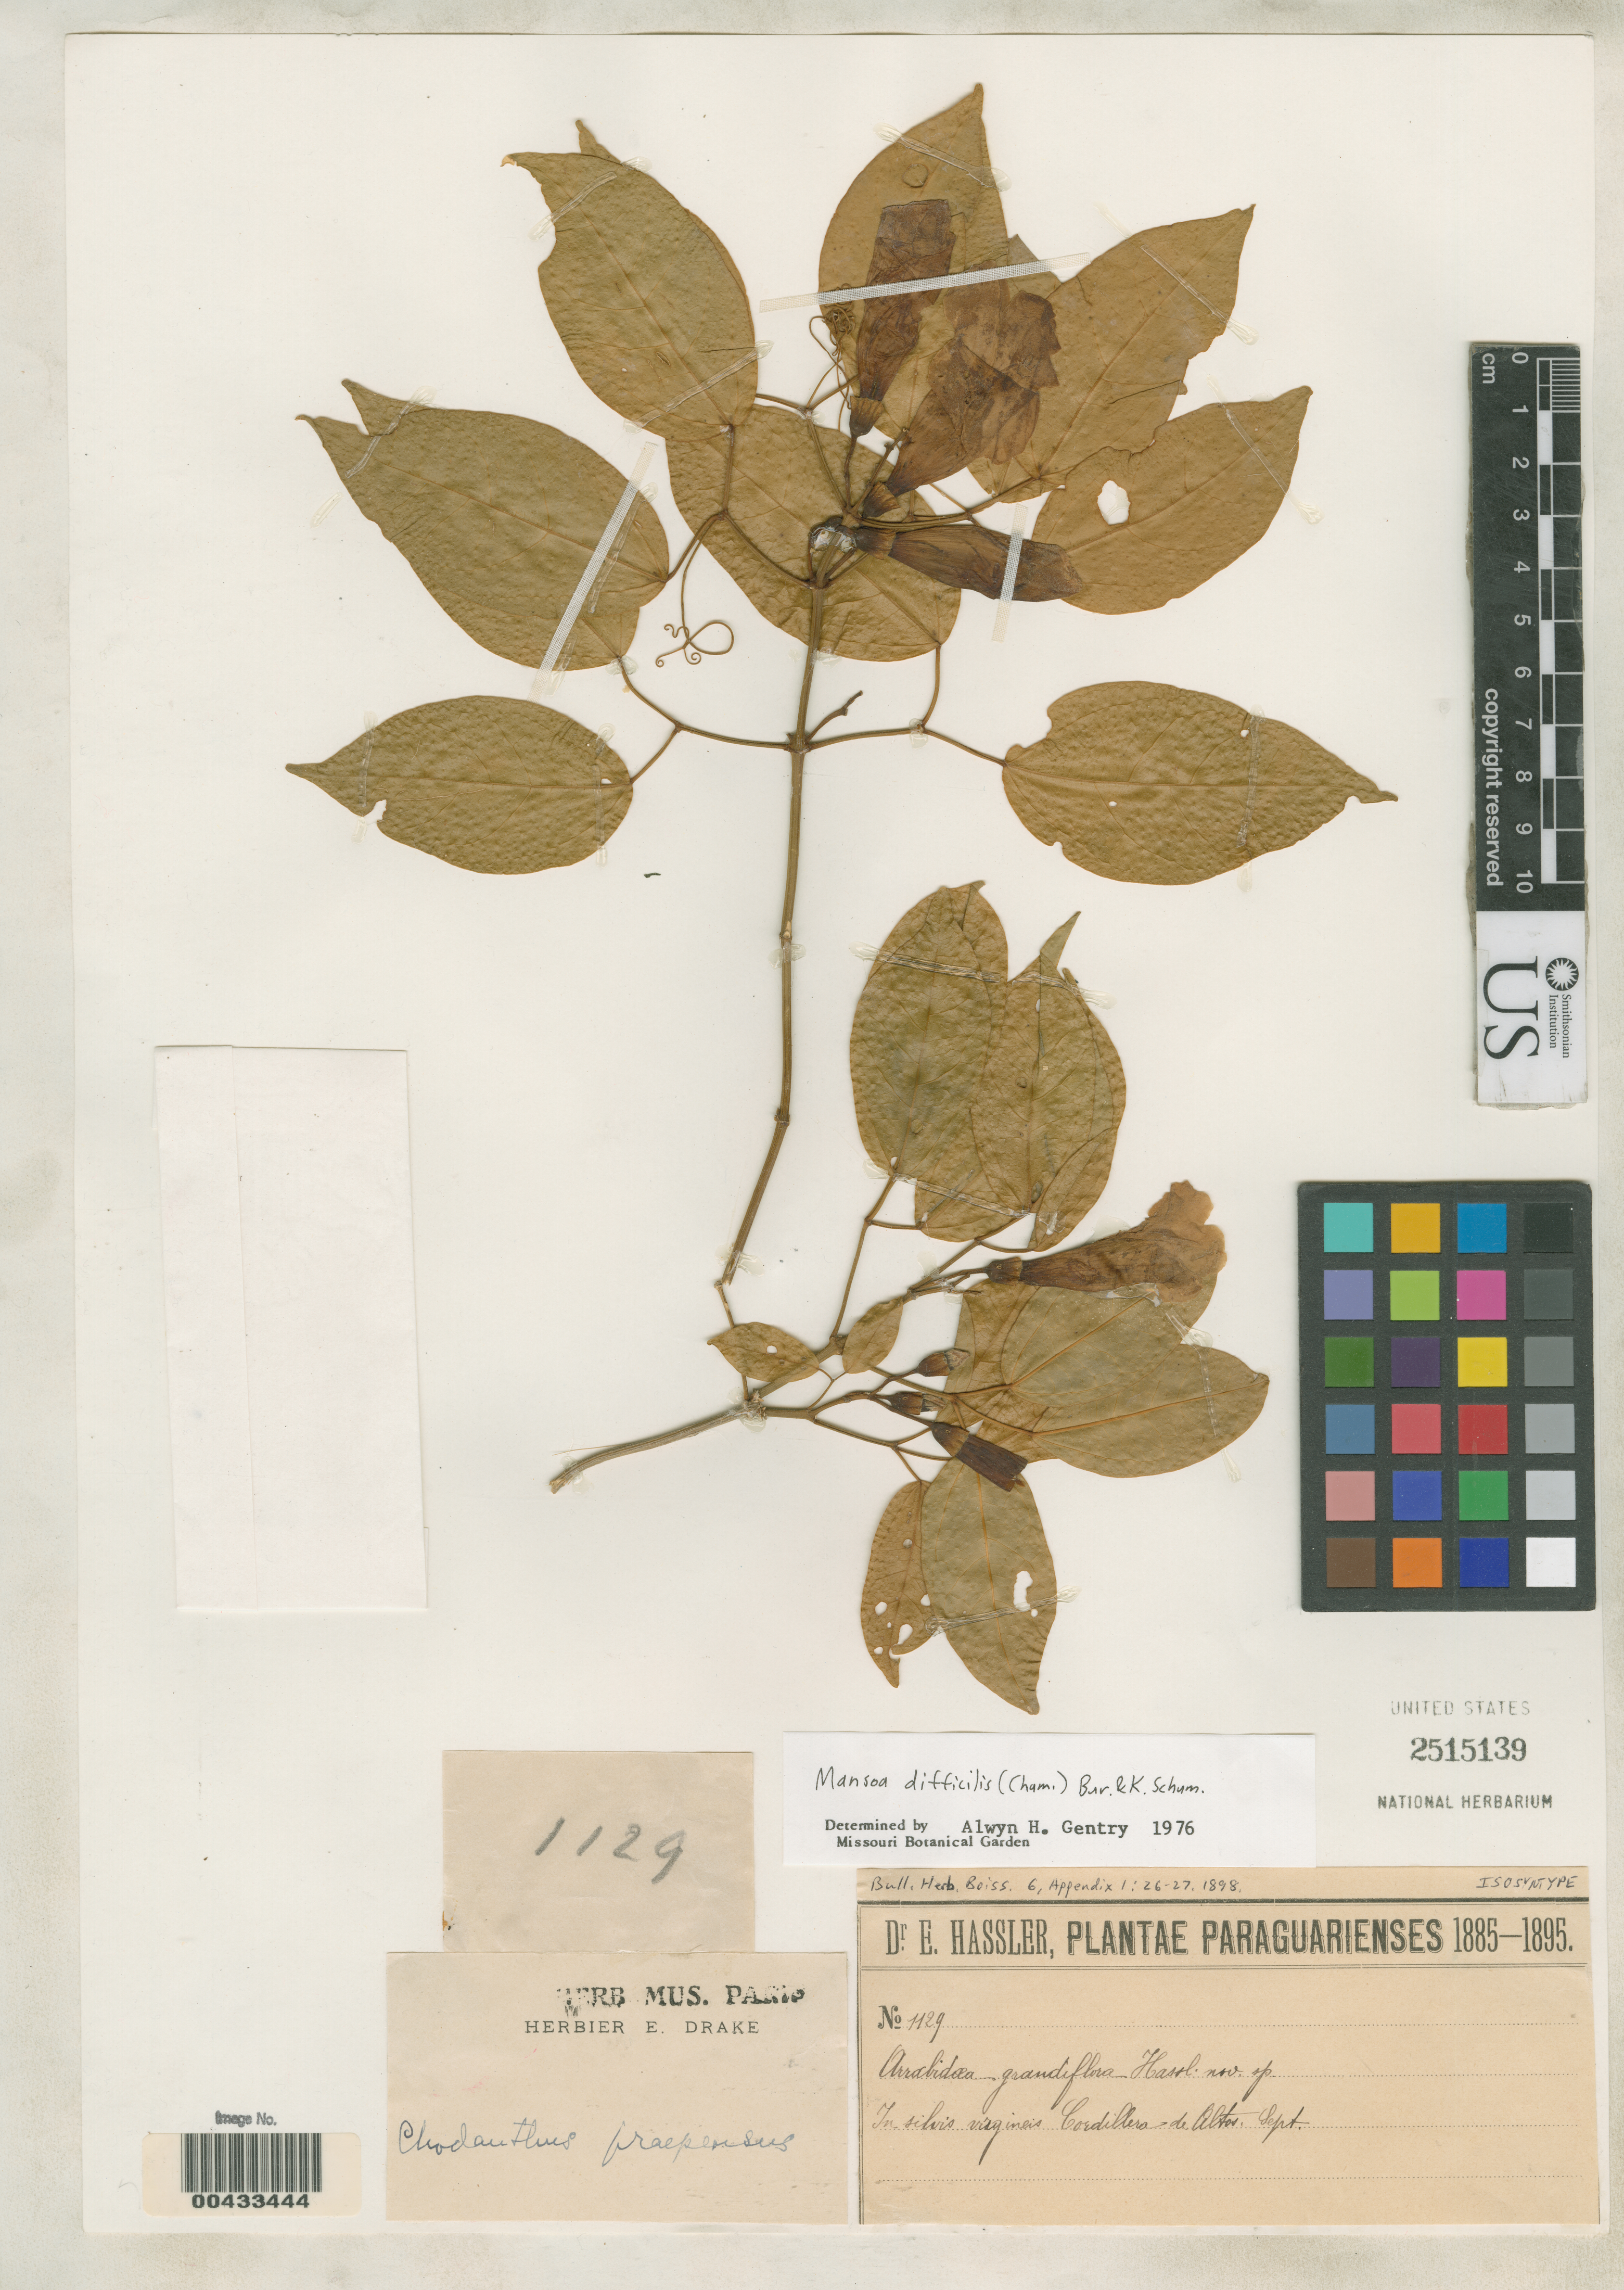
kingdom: Plantae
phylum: Tracheophyta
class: Magnoliopsida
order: Lamiales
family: Bignoniaceae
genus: Arrabidaea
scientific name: Arrabidaea grandiflora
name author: Hassl.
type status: Isosyntype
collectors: E. Hassler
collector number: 1129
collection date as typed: Sep 1885 to -- Sep 1895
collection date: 1885-09/1895-09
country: Paraguay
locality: Sylvis virgineis cordillera de altos.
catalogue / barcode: US 2515139